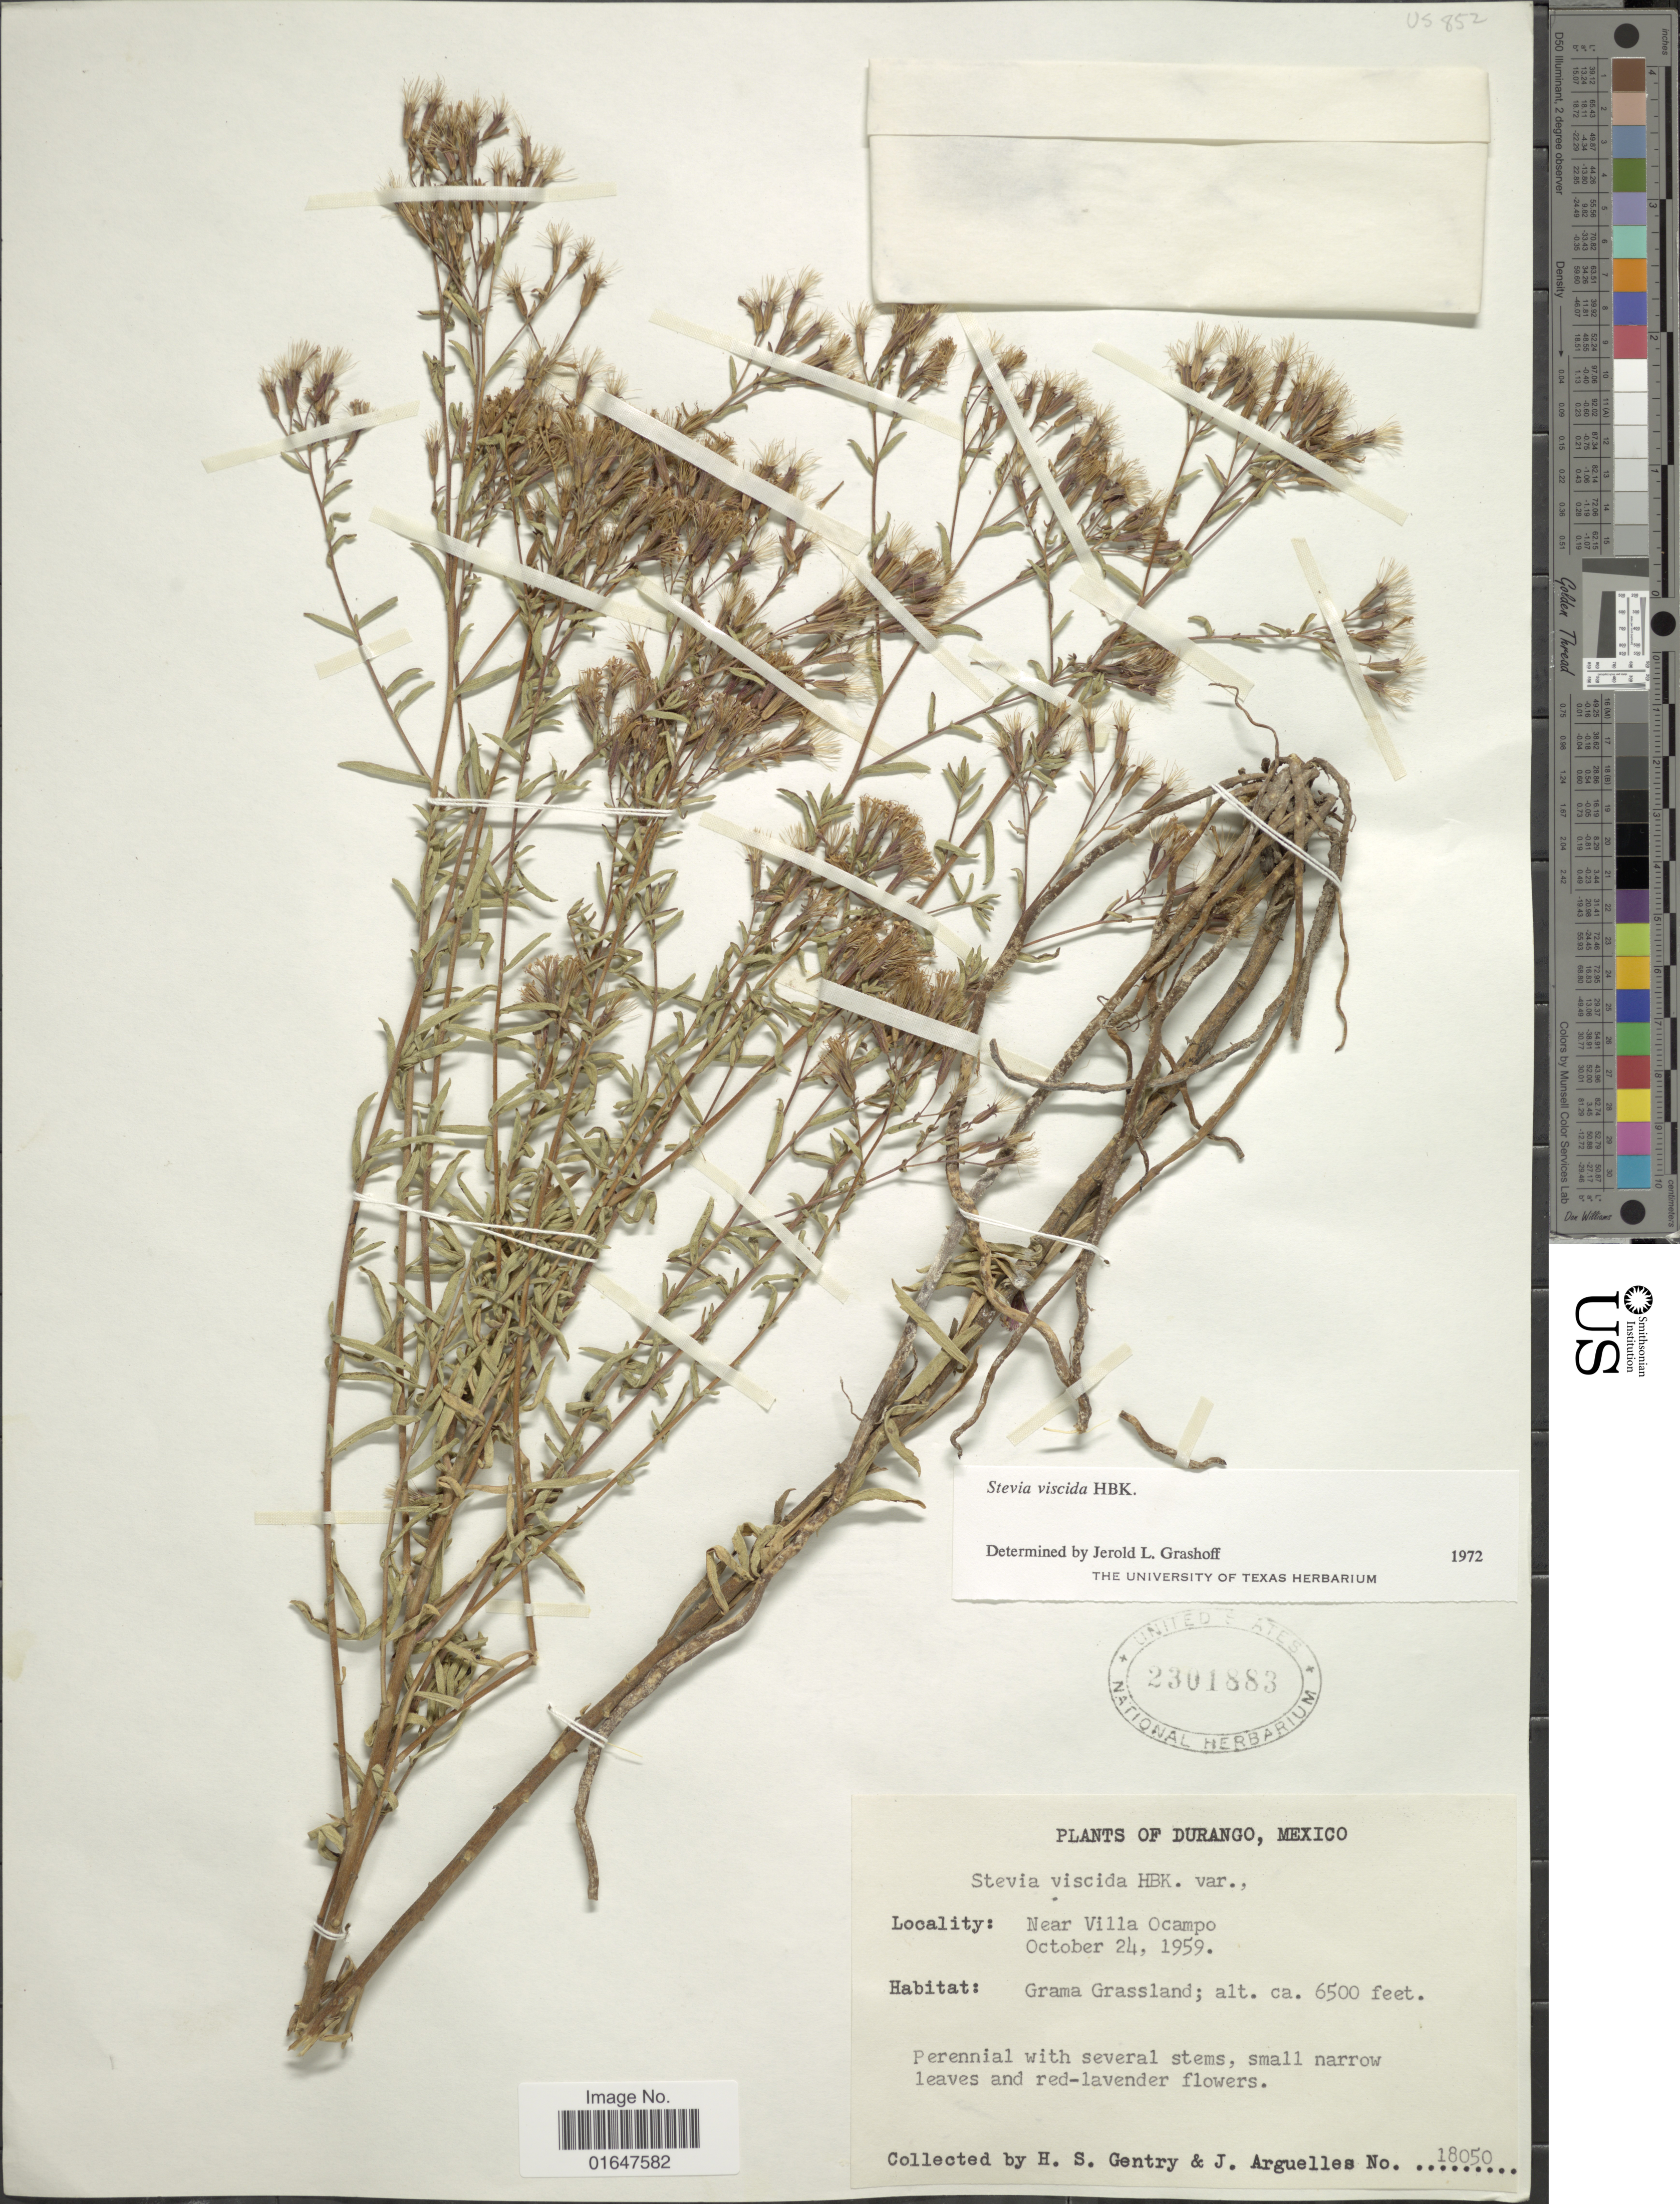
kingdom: Plantae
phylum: Tracheophyta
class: Magnoliopsida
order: Asterales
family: Asteraceae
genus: Stevia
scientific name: Stevia viscida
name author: Kunth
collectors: H. S. Gentry & J. Arguelles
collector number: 18050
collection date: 1959-10-24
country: Mexico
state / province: Durango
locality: Near Villa Ocampo, Grama Grassland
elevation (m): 1981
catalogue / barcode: US 2301883